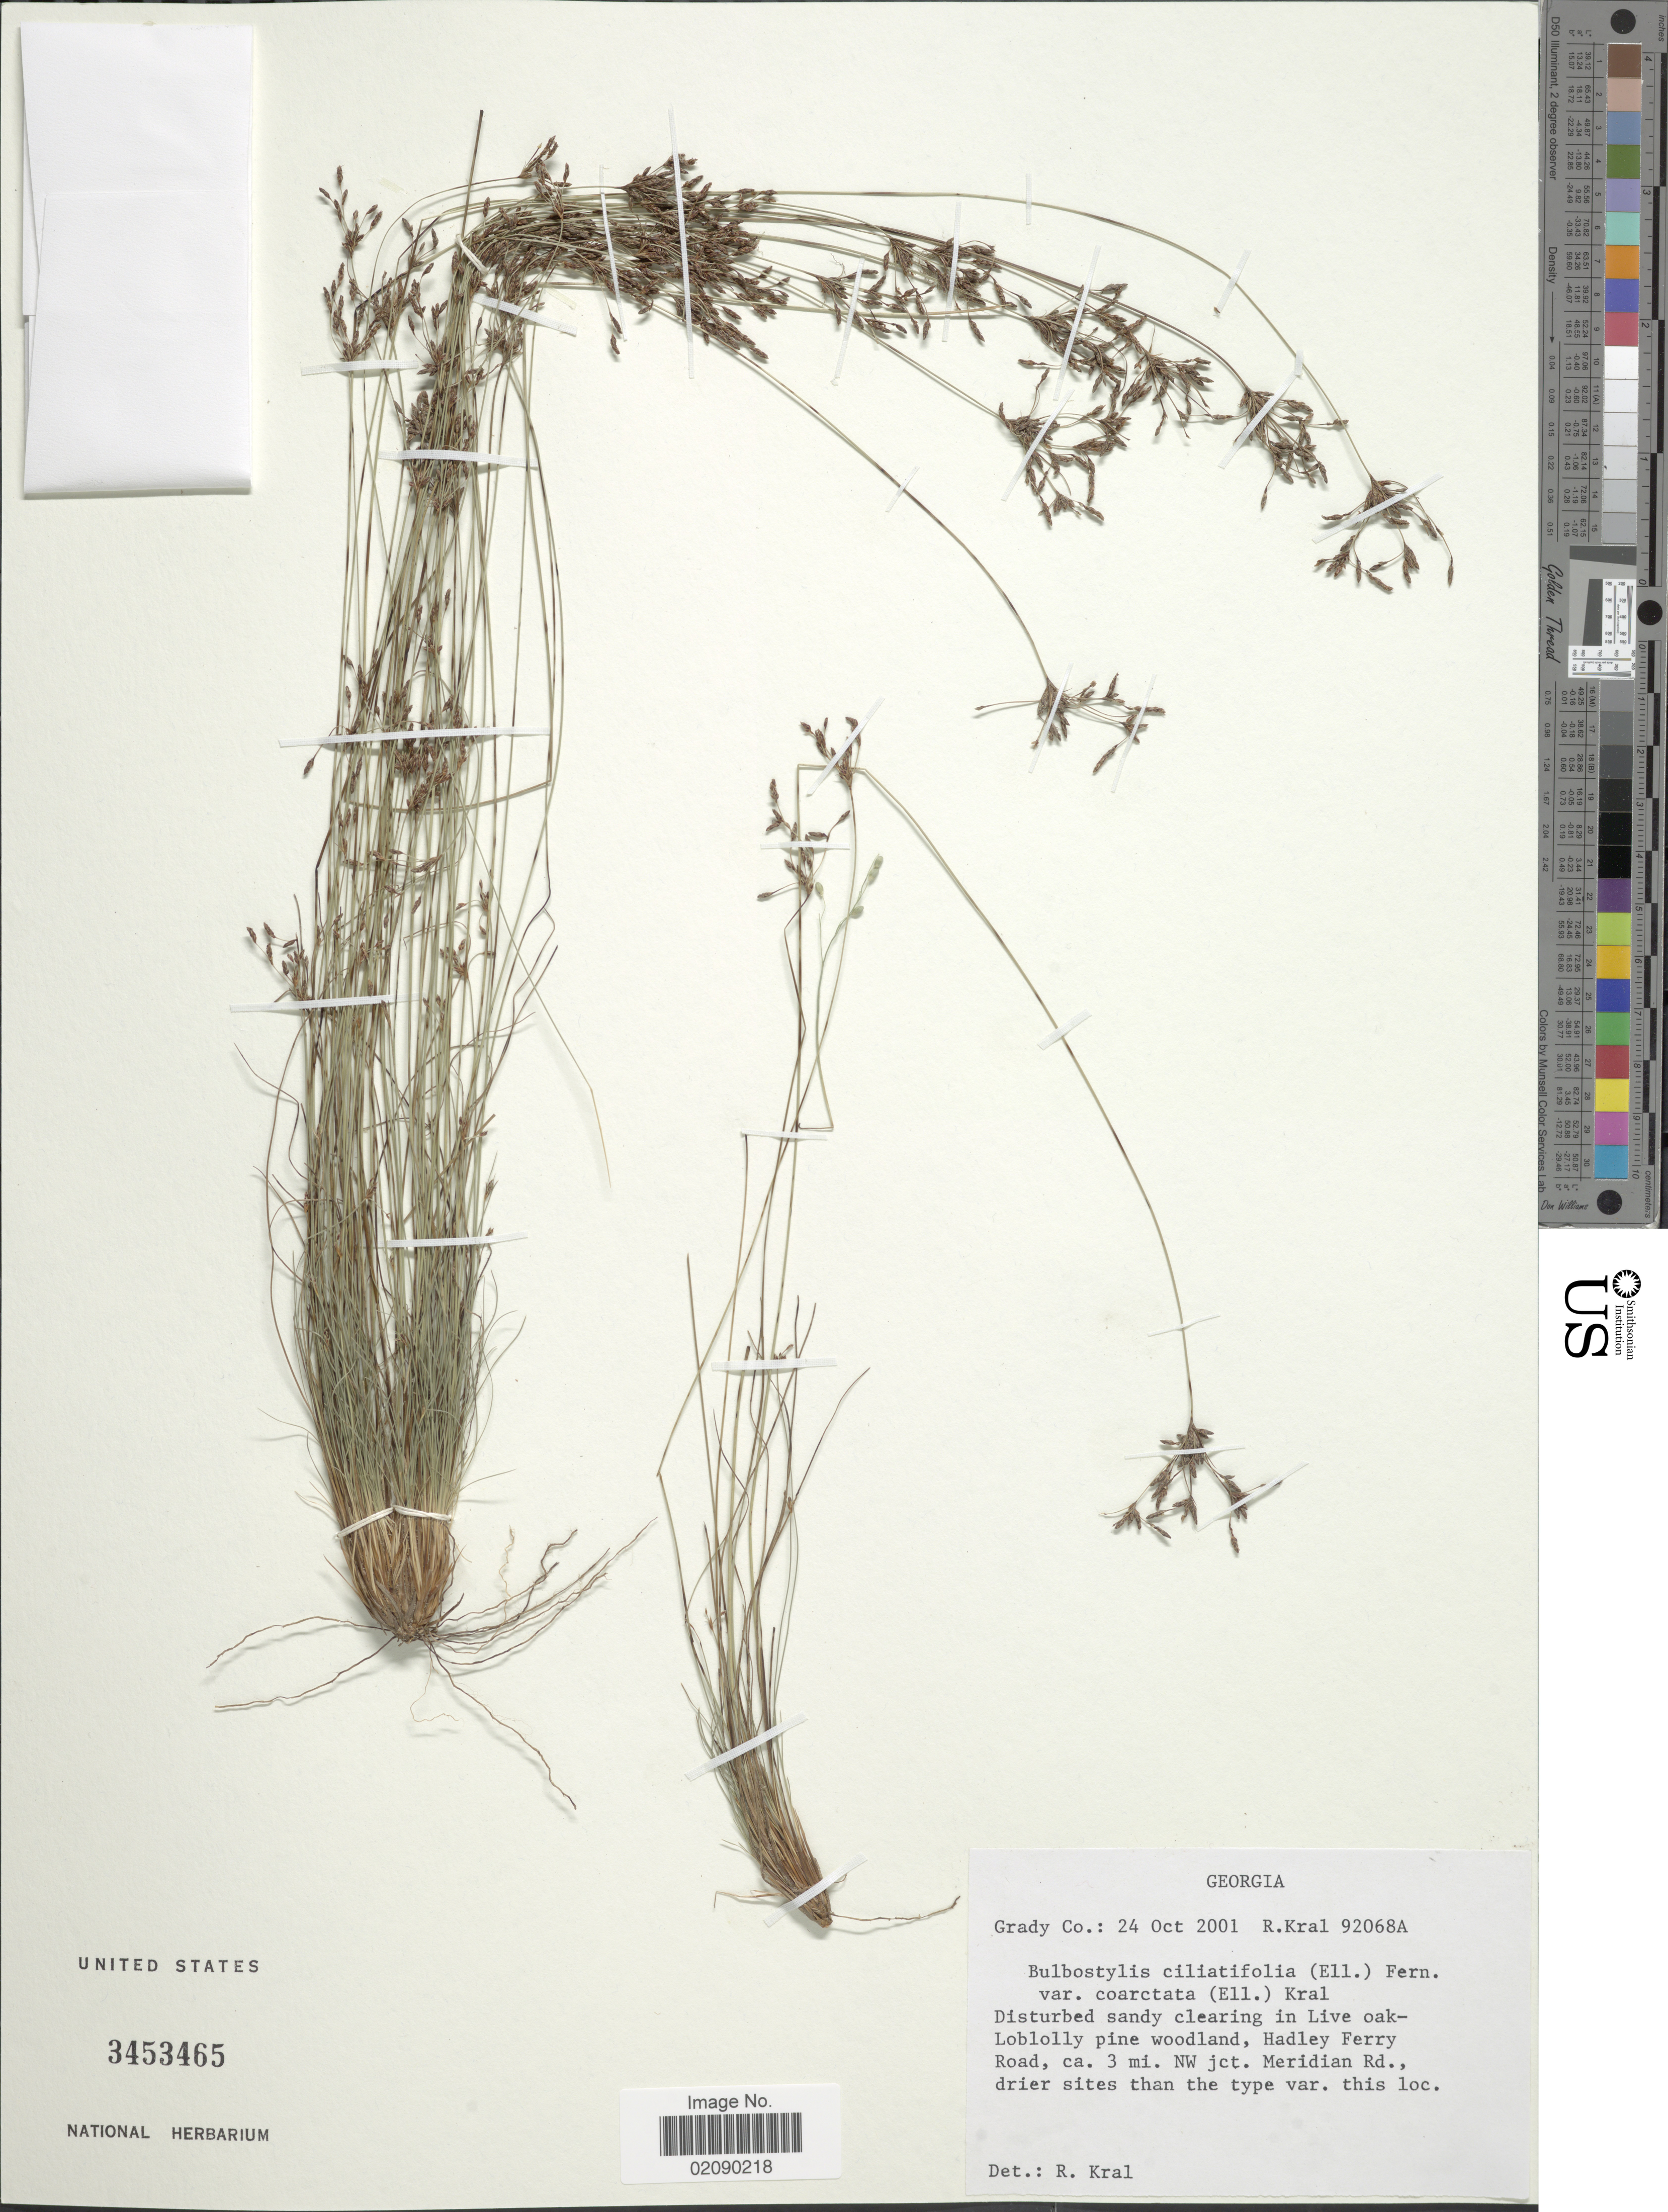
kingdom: Plantae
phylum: Tracheophyta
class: Liliopsida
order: Poales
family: Cyperaceae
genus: Bulbostylis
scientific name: Bulbostylis ciliatifolia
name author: (Elliott) Fernald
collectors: R. Kral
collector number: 92068A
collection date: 2001-10-24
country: United States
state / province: Georgia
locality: Grady Co. Hadley Ferry Road, ca. 3 mi. NW jct. Meridian Rd.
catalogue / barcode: US 3453465